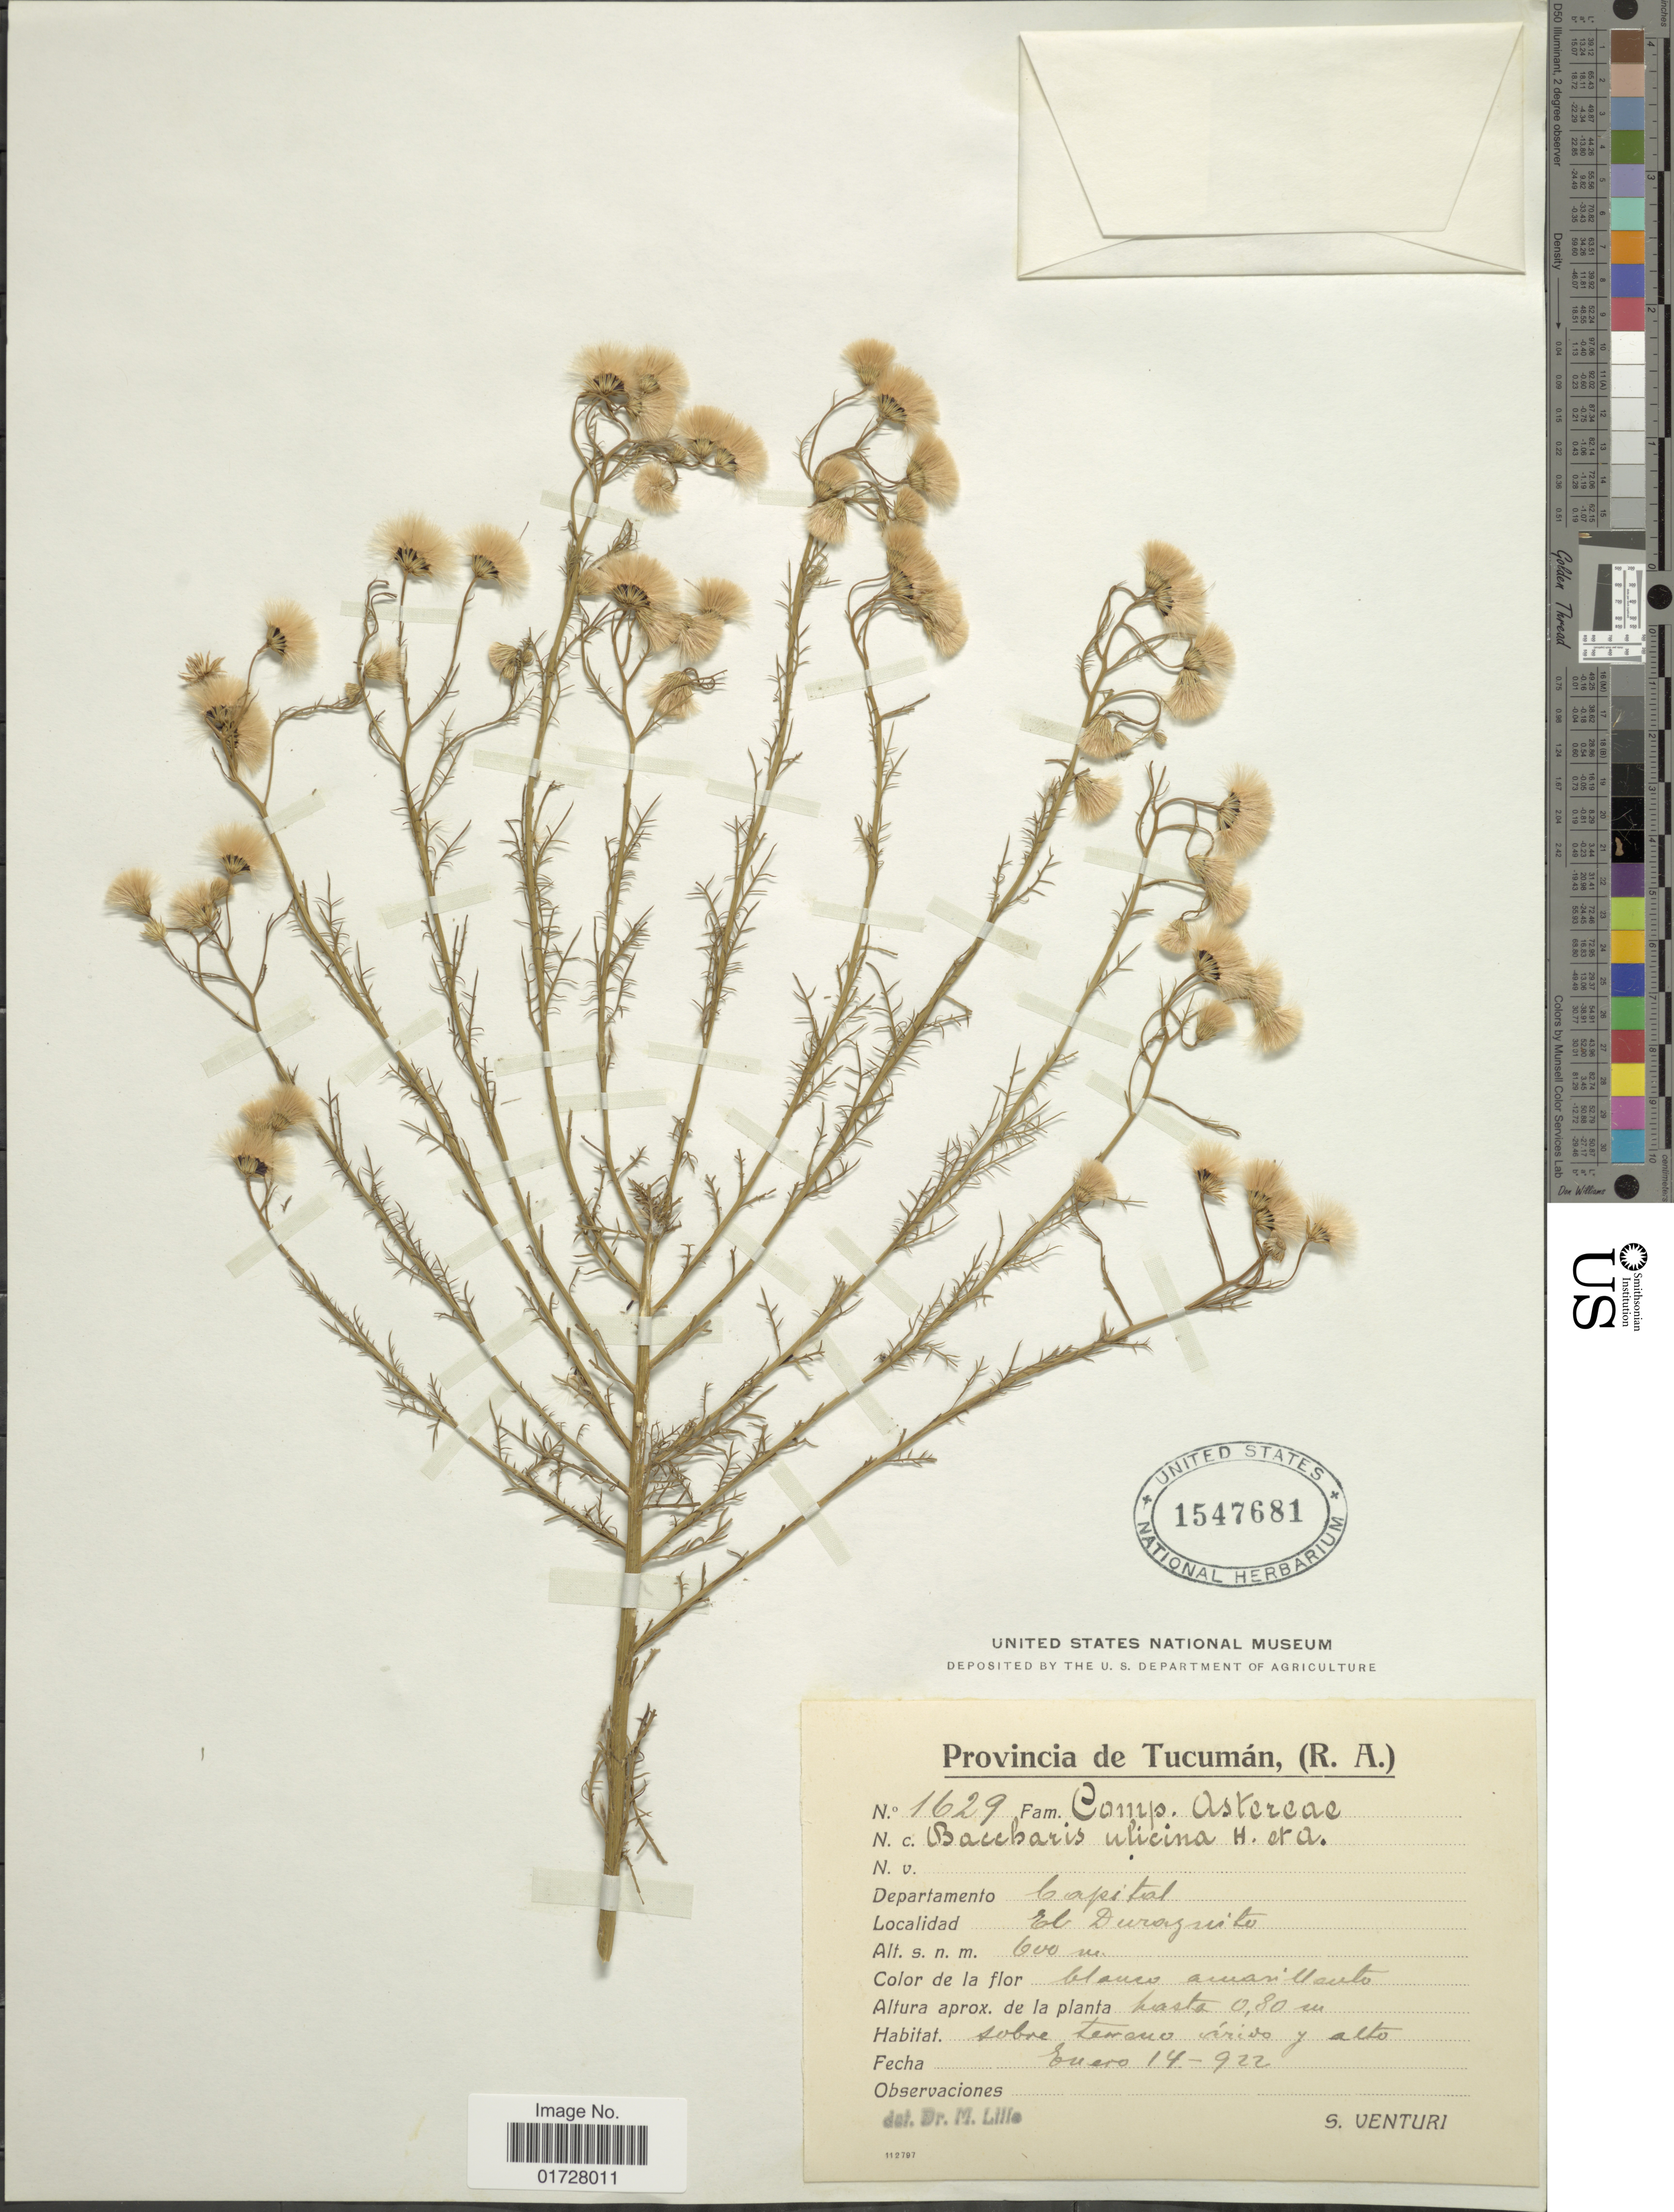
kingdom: Plantae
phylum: Tracheophyta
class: Magnoliopsida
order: Asterales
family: Asteraceae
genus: Baccharis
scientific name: Baccharis ulicina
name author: Hook. & Arn.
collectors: S. Venturi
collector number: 1629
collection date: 1922-01-14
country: Argentina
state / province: Tucumán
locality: El Duraznito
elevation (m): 600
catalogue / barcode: US 1547681